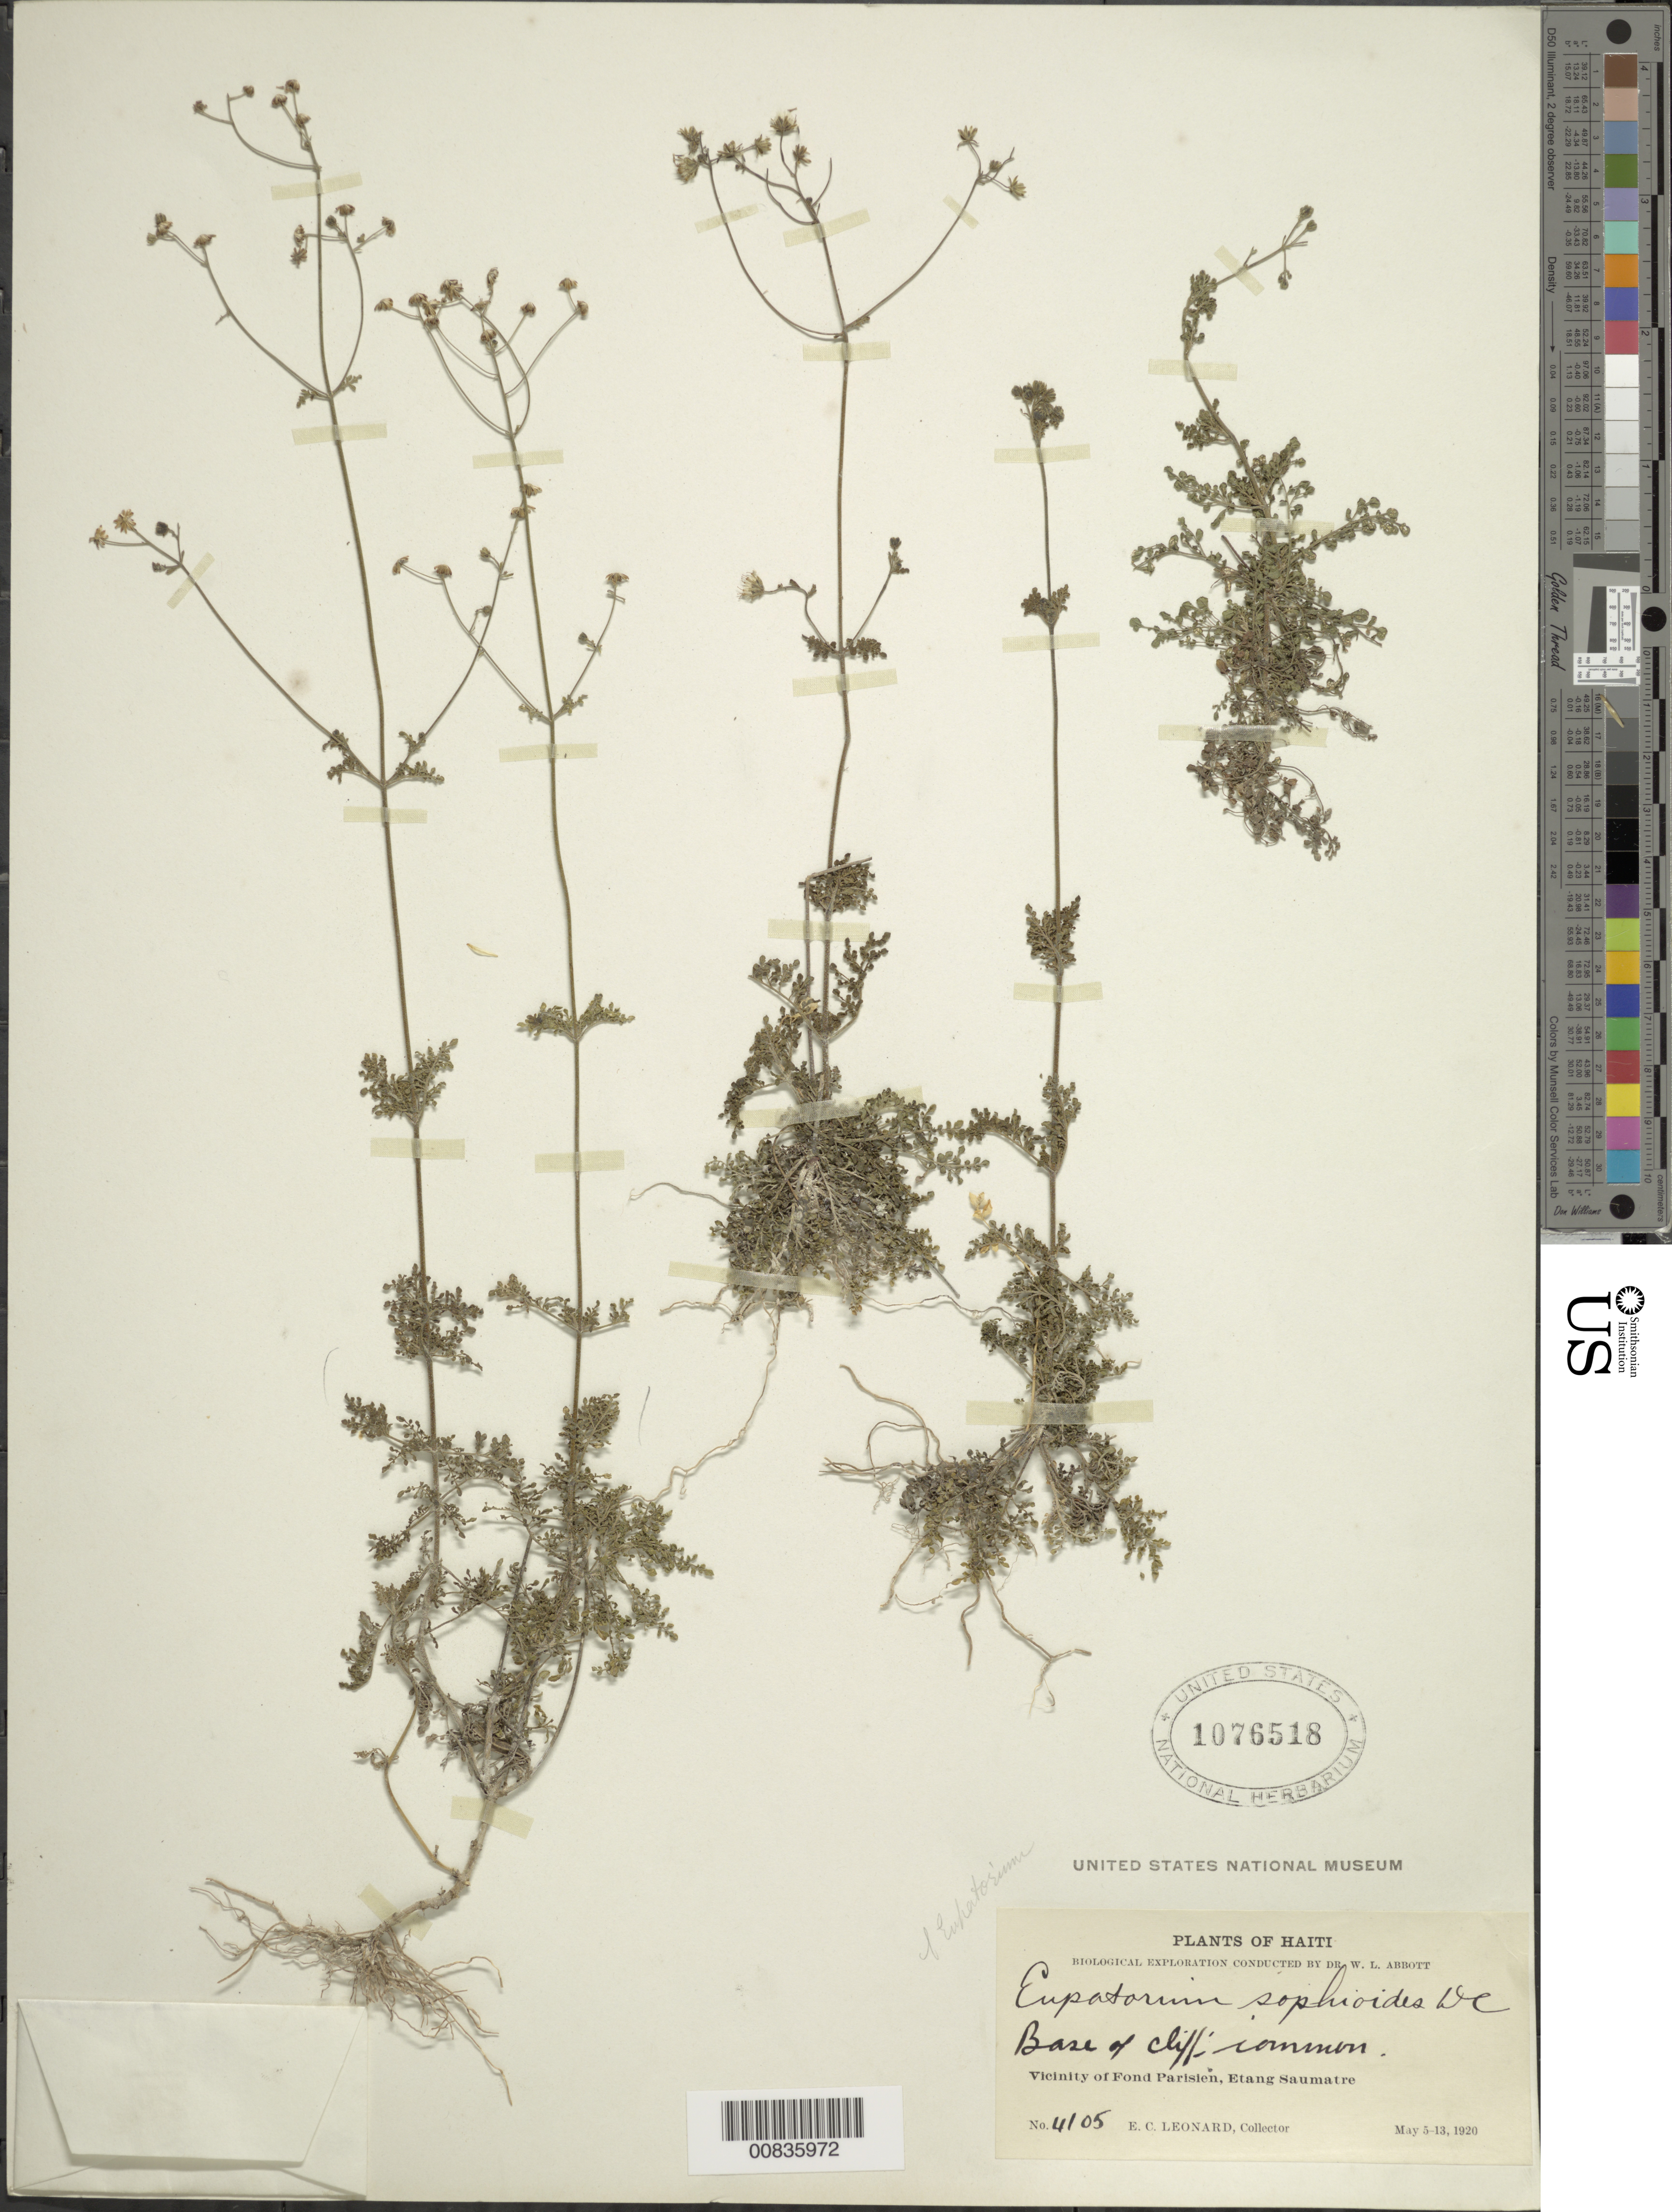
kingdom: Plantae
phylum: Tracheophyta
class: Magnoliopsida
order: Asterales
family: Asteraceae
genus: Eupatorina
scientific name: Eupatorina sophioides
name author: DC.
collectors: E. C. Leonard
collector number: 4105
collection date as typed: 05 May 1920 to 13 May 1920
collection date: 1920-05-05/1920-05-13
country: Haiti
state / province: Ouest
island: Hispaniola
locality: Vicinity of Fond Parisien, Etang Saumatre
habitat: Base of cliff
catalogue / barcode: US 1076518